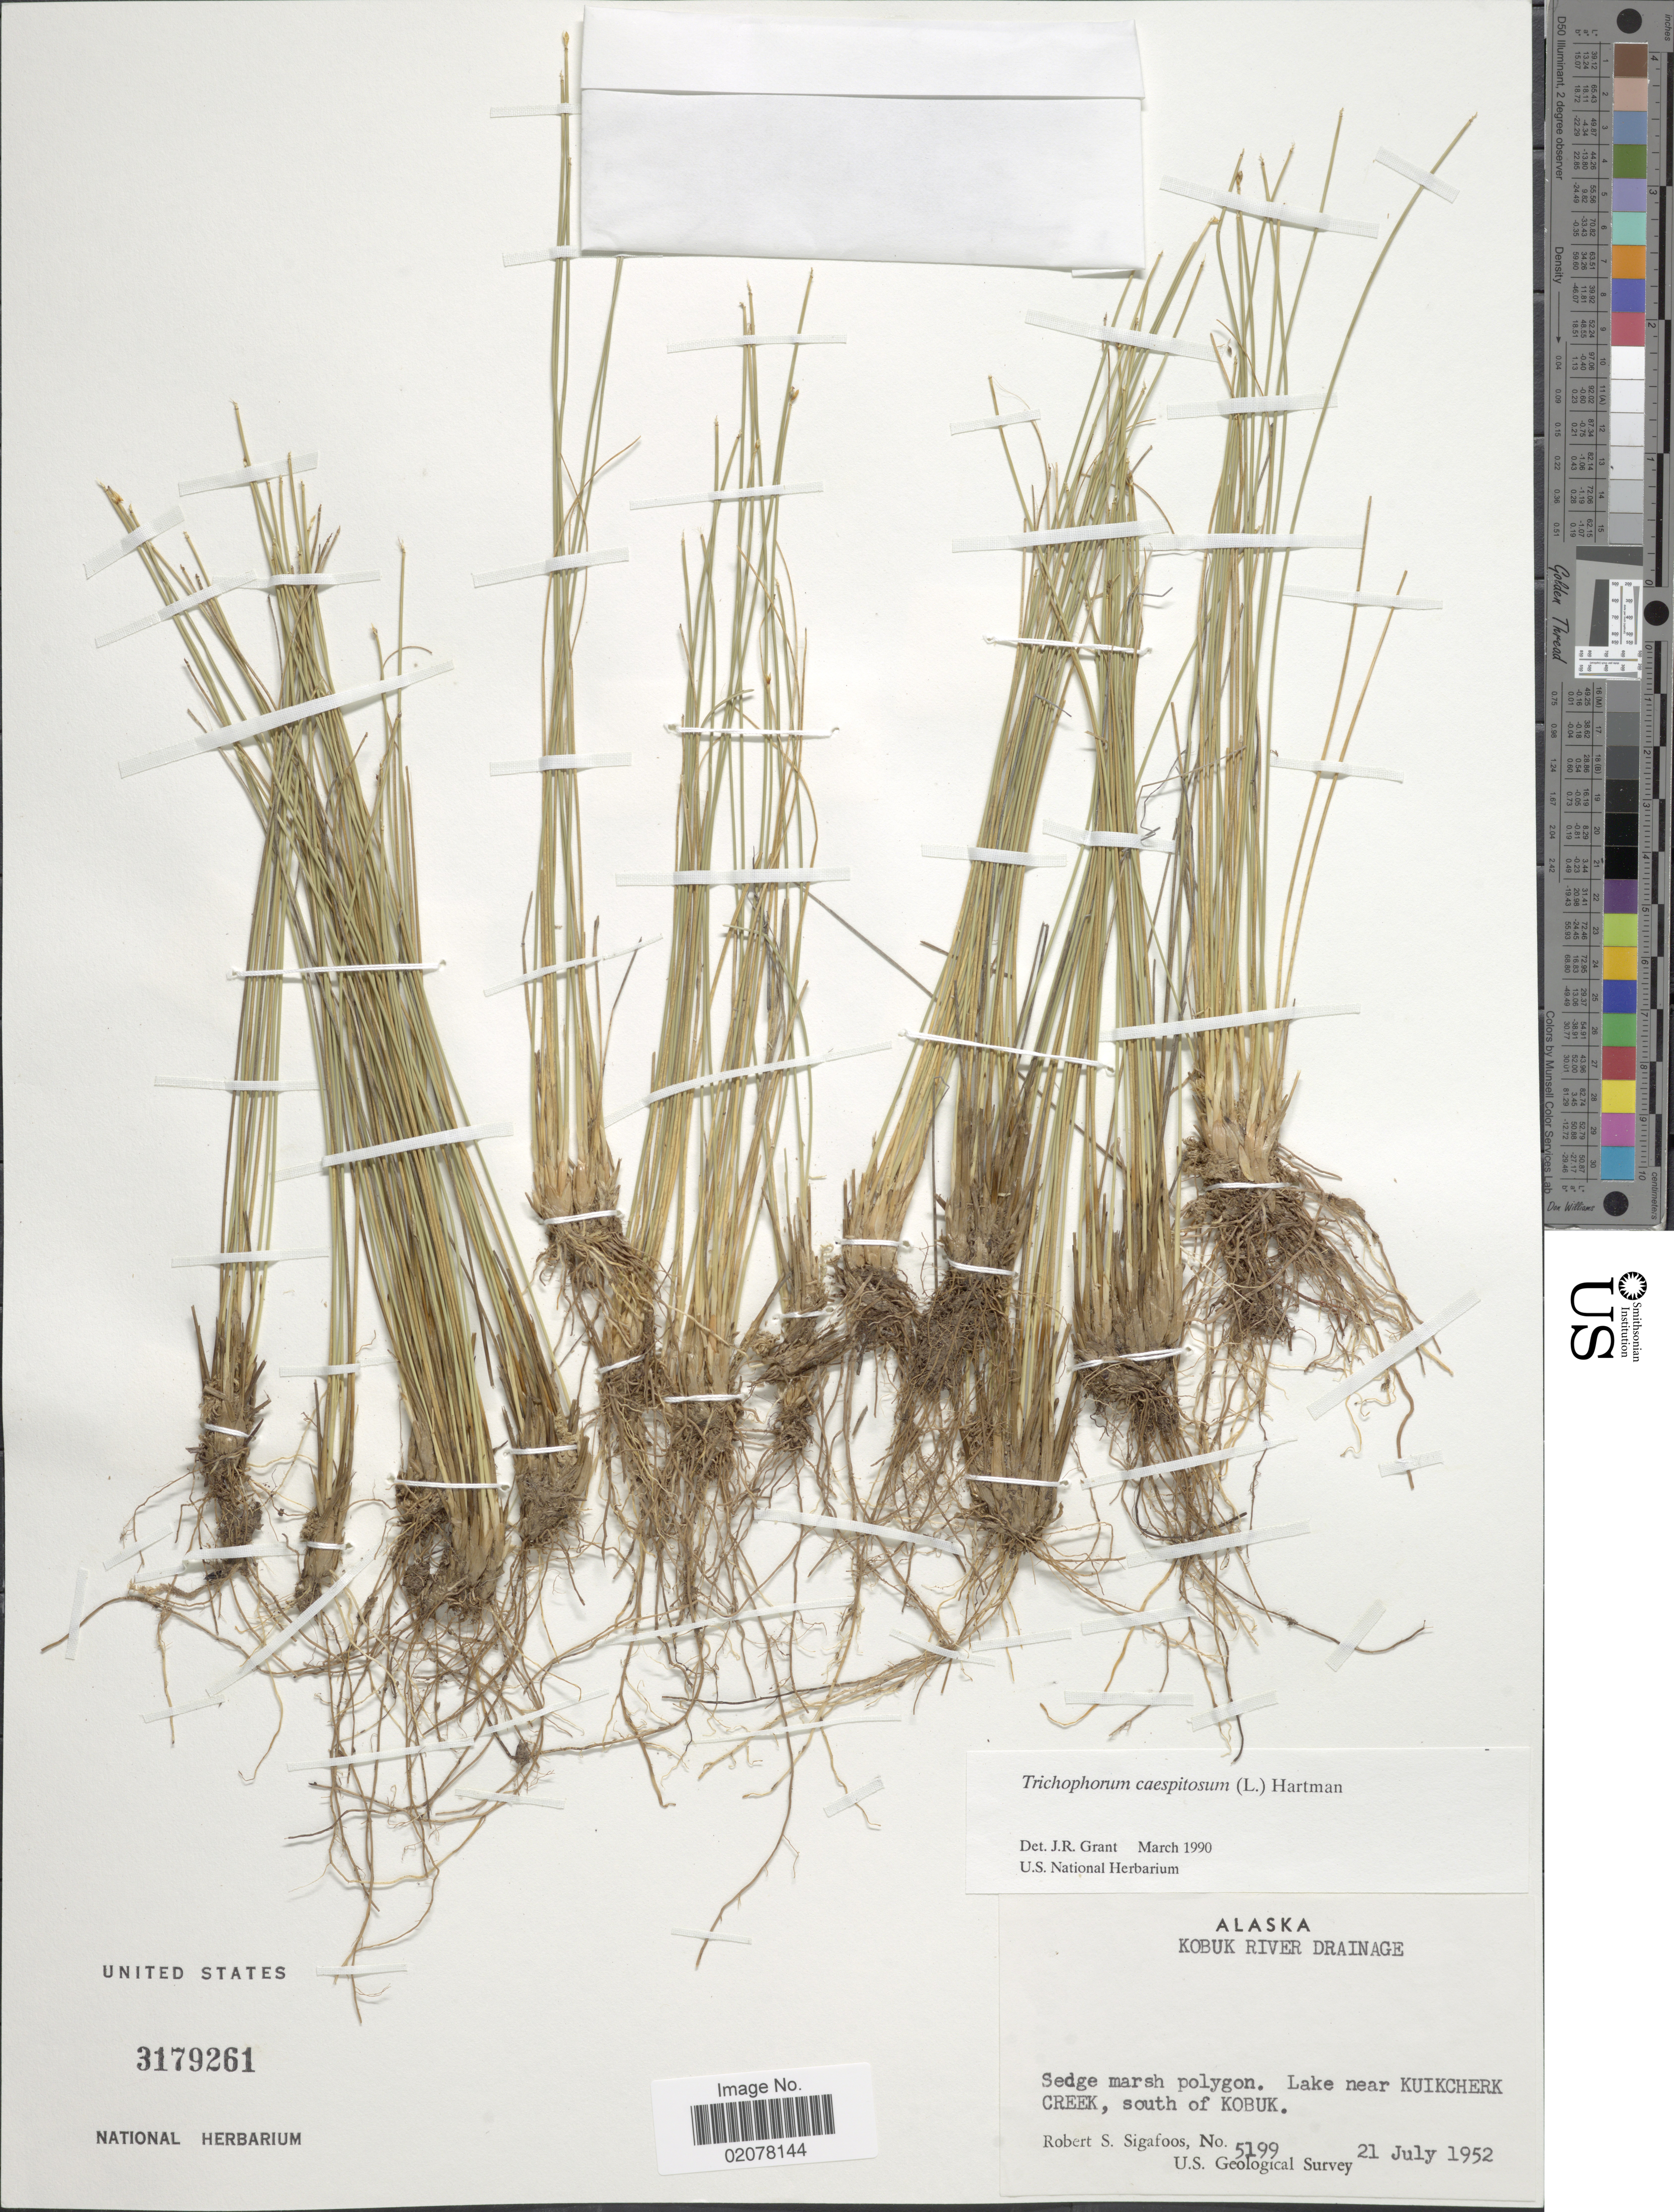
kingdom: Plantae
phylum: Tracheophyta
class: Liliopsida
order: Poales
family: Cyperaceae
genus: Trichophorum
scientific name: Trichophorum cespitosum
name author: (L.) Hartm.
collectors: R. Sigafoos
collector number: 5199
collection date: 1952-07-21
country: United States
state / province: Alaska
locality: Kobuk River Drainage, lake near Kuikcherk Creek, south of Kobuk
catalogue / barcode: US 3179261